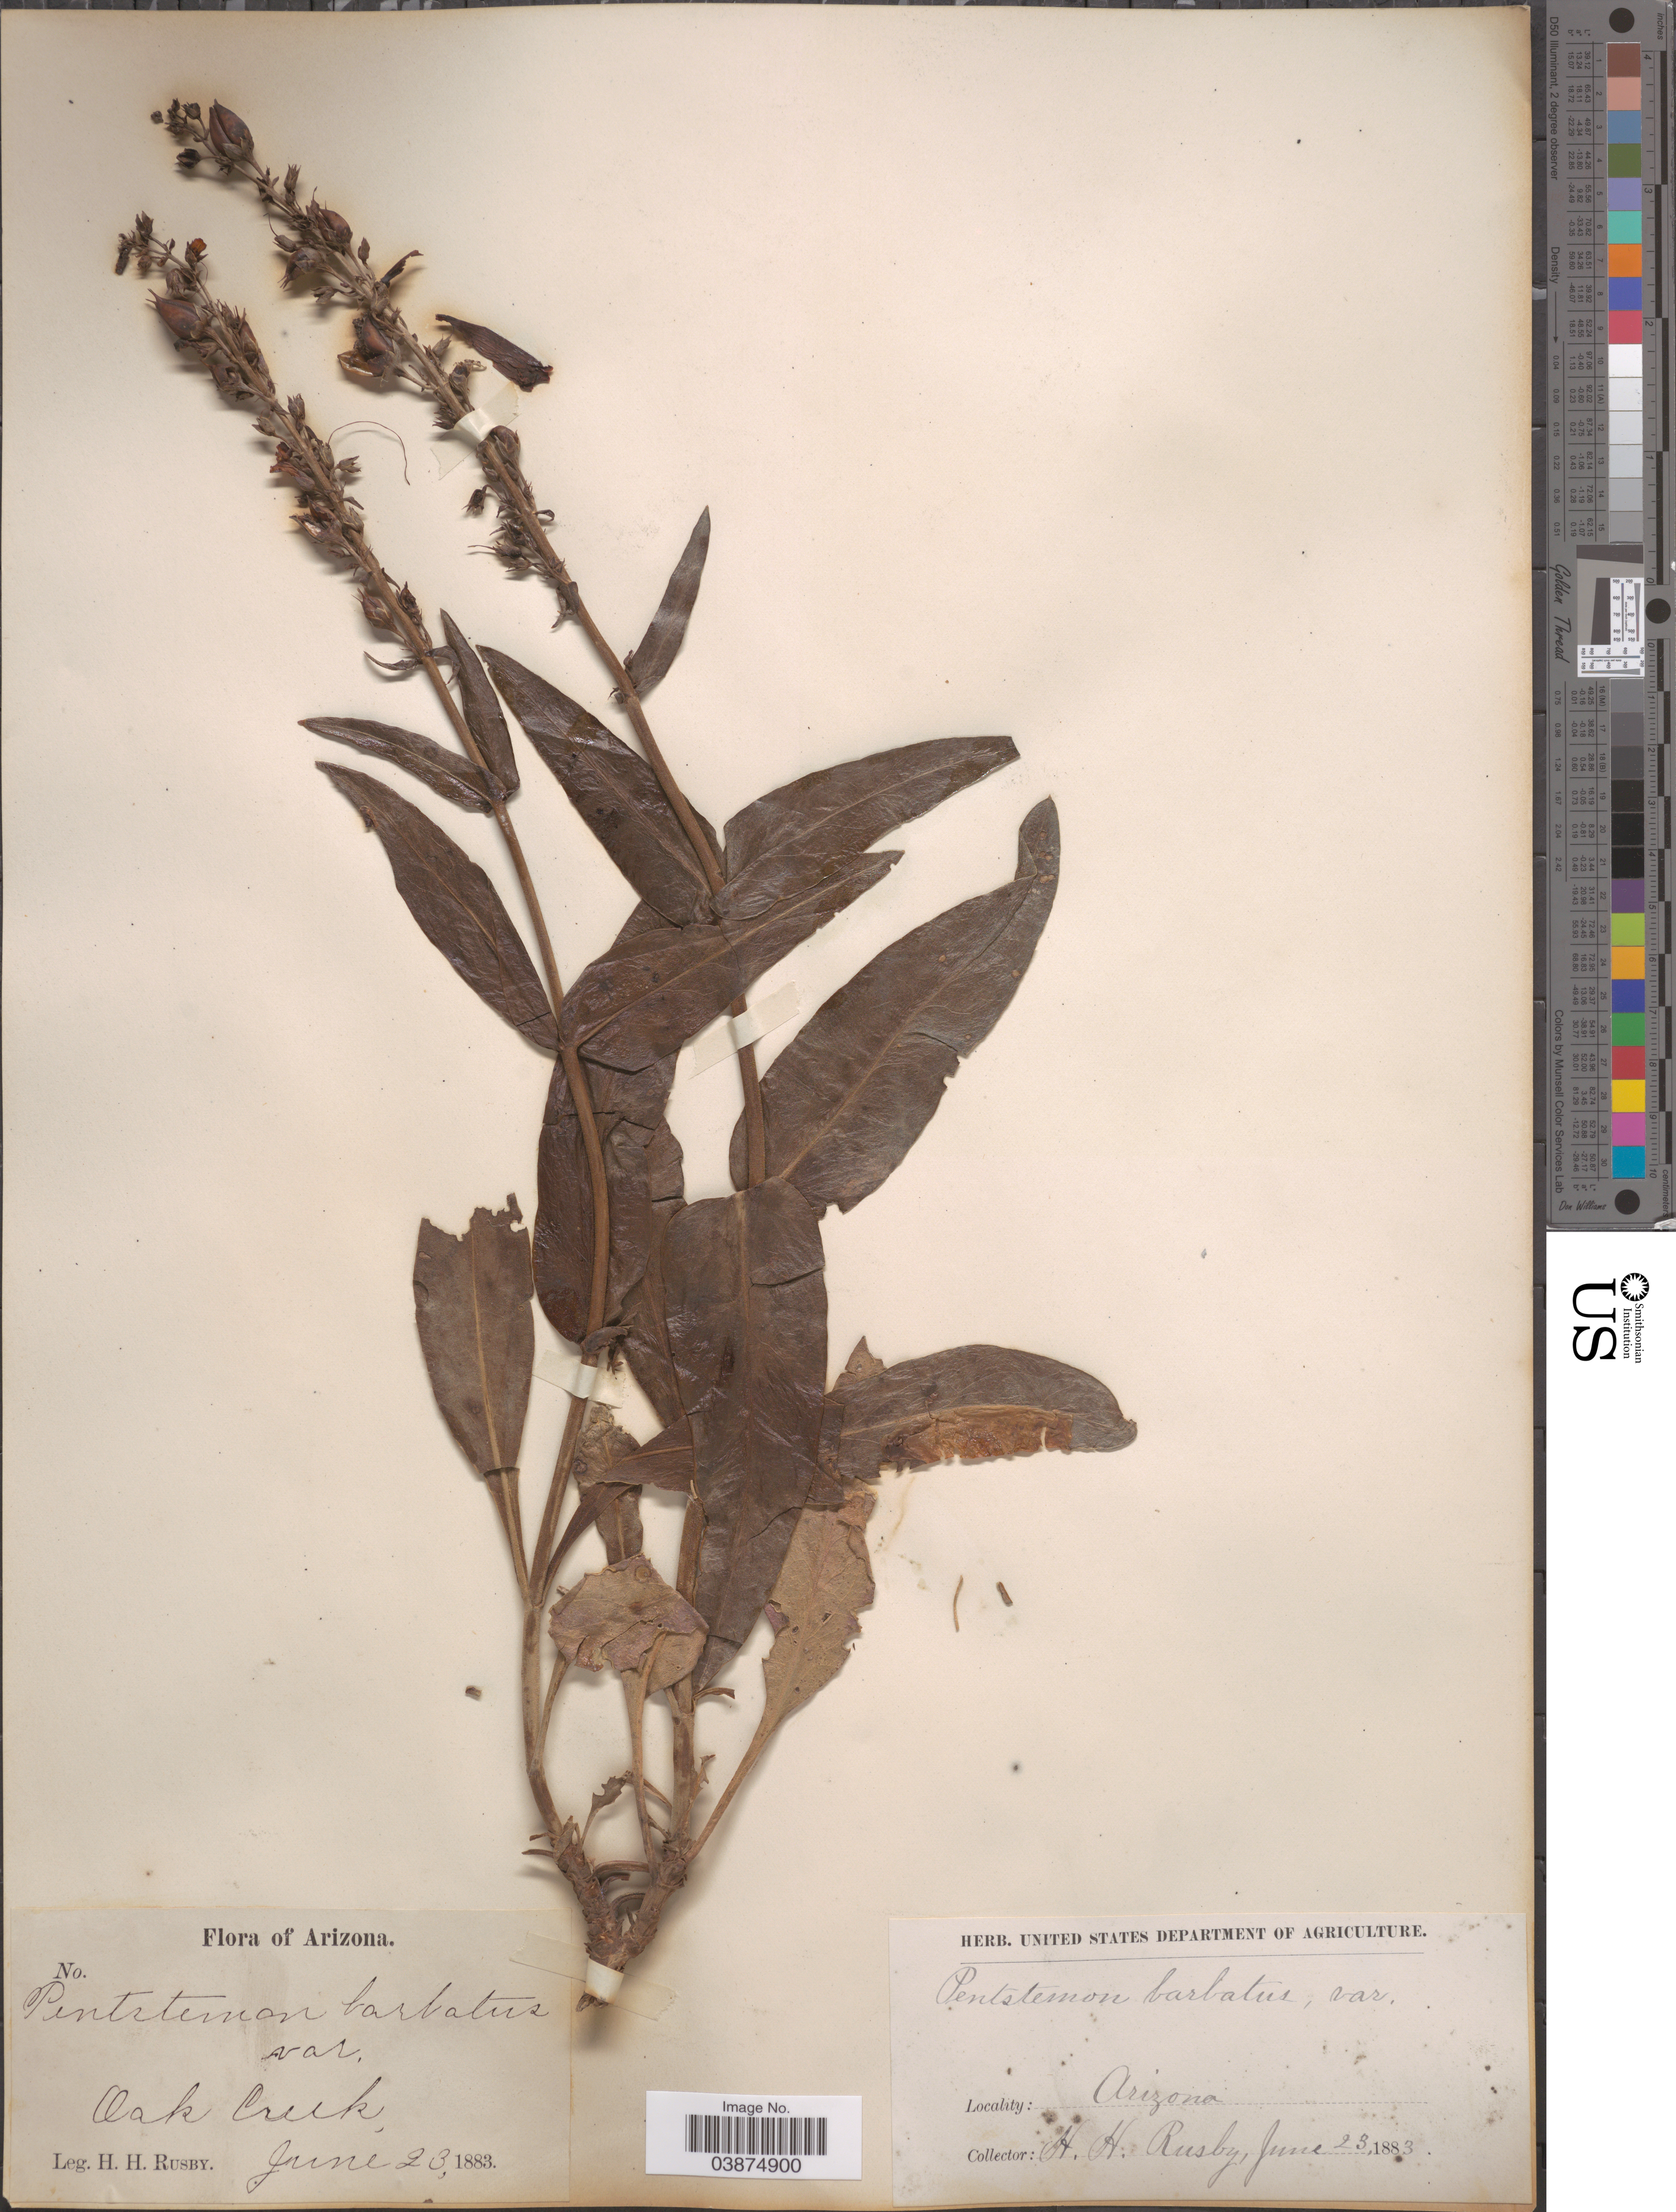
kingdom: Plantae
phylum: Tracheophyta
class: Magnoliopsida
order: Lamiales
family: Plantaginaceae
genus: Penstemon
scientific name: Penstemon eatonii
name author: A. Gray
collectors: H. H. Rusby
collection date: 1883-06-23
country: United States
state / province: Arizona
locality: Oak Creek.